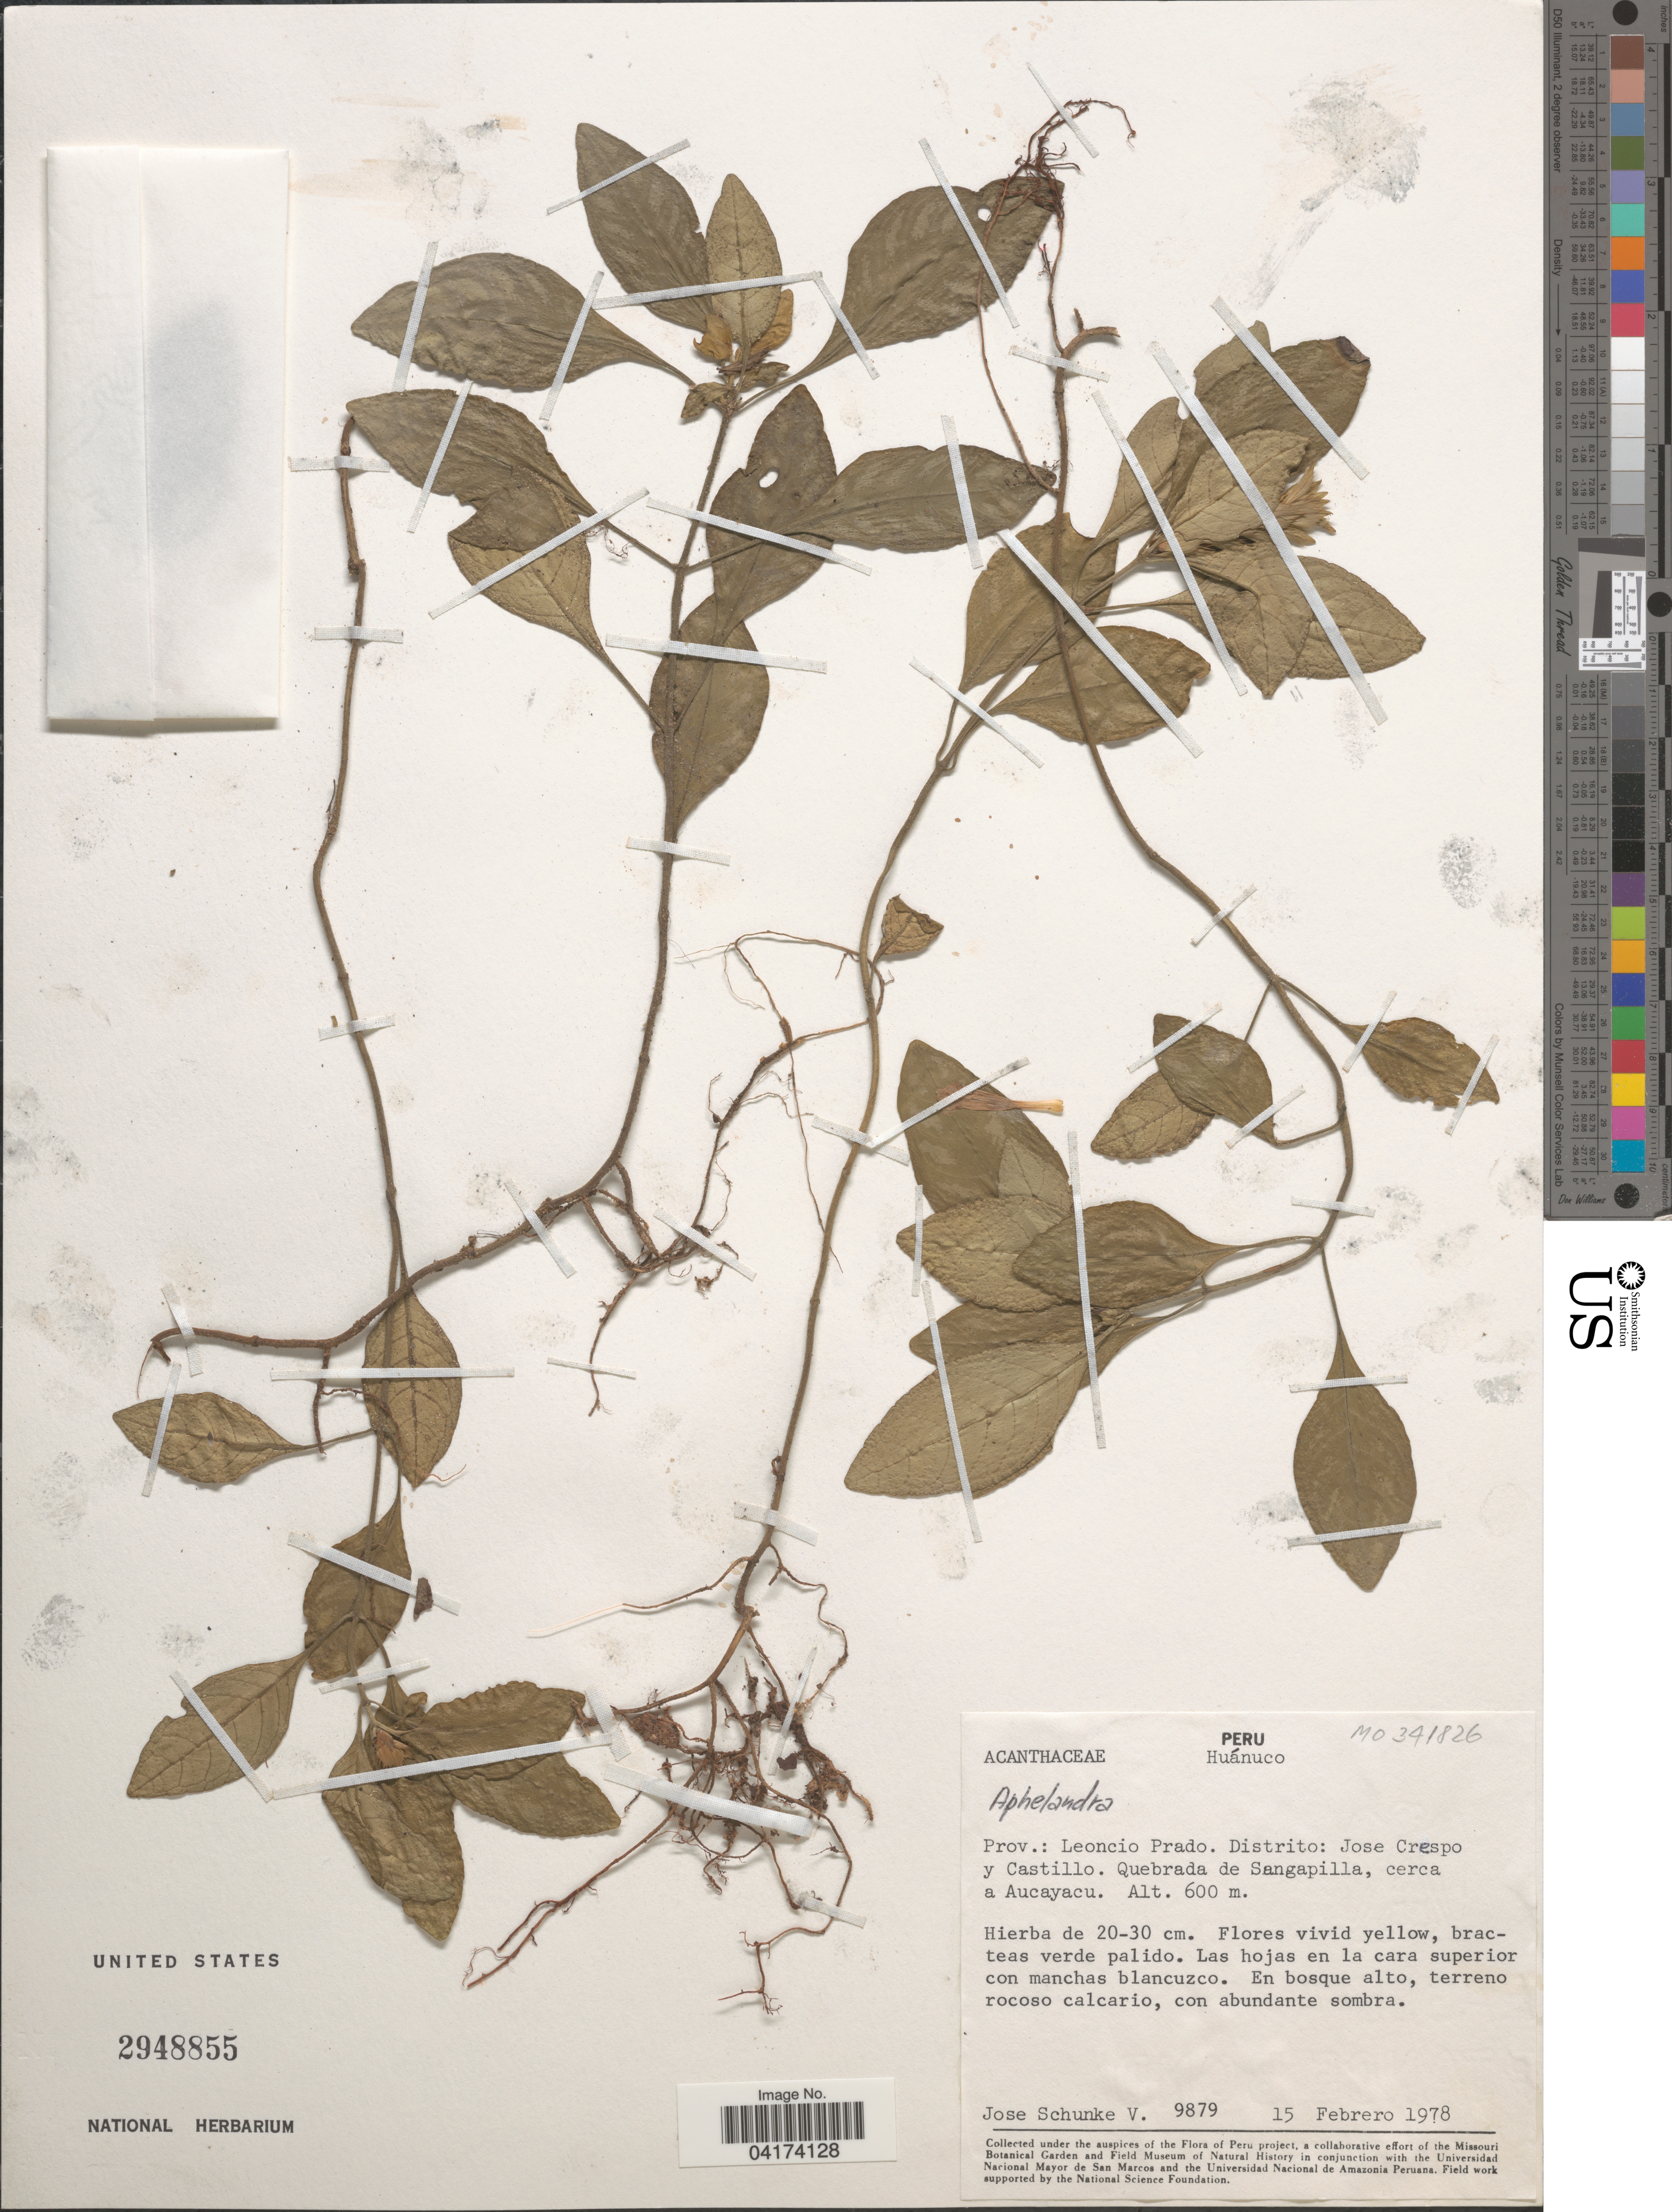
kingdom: Plantae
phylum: Tracheophyta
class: Magnoliopsida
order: Lamiales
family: Acanthaceae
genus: Aphelandra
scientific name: Aphelandra sp.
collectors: J. Schunke Vigo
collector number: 9879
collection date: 1978-02-15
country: Peru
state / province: Huánuco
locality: Prov.: Leoncio Prado. Distrito: Jose Crespo y Castillo. Quebrada de Sangapilla, cerca a Aucayacu.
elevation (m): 600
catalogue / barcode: US 2948855